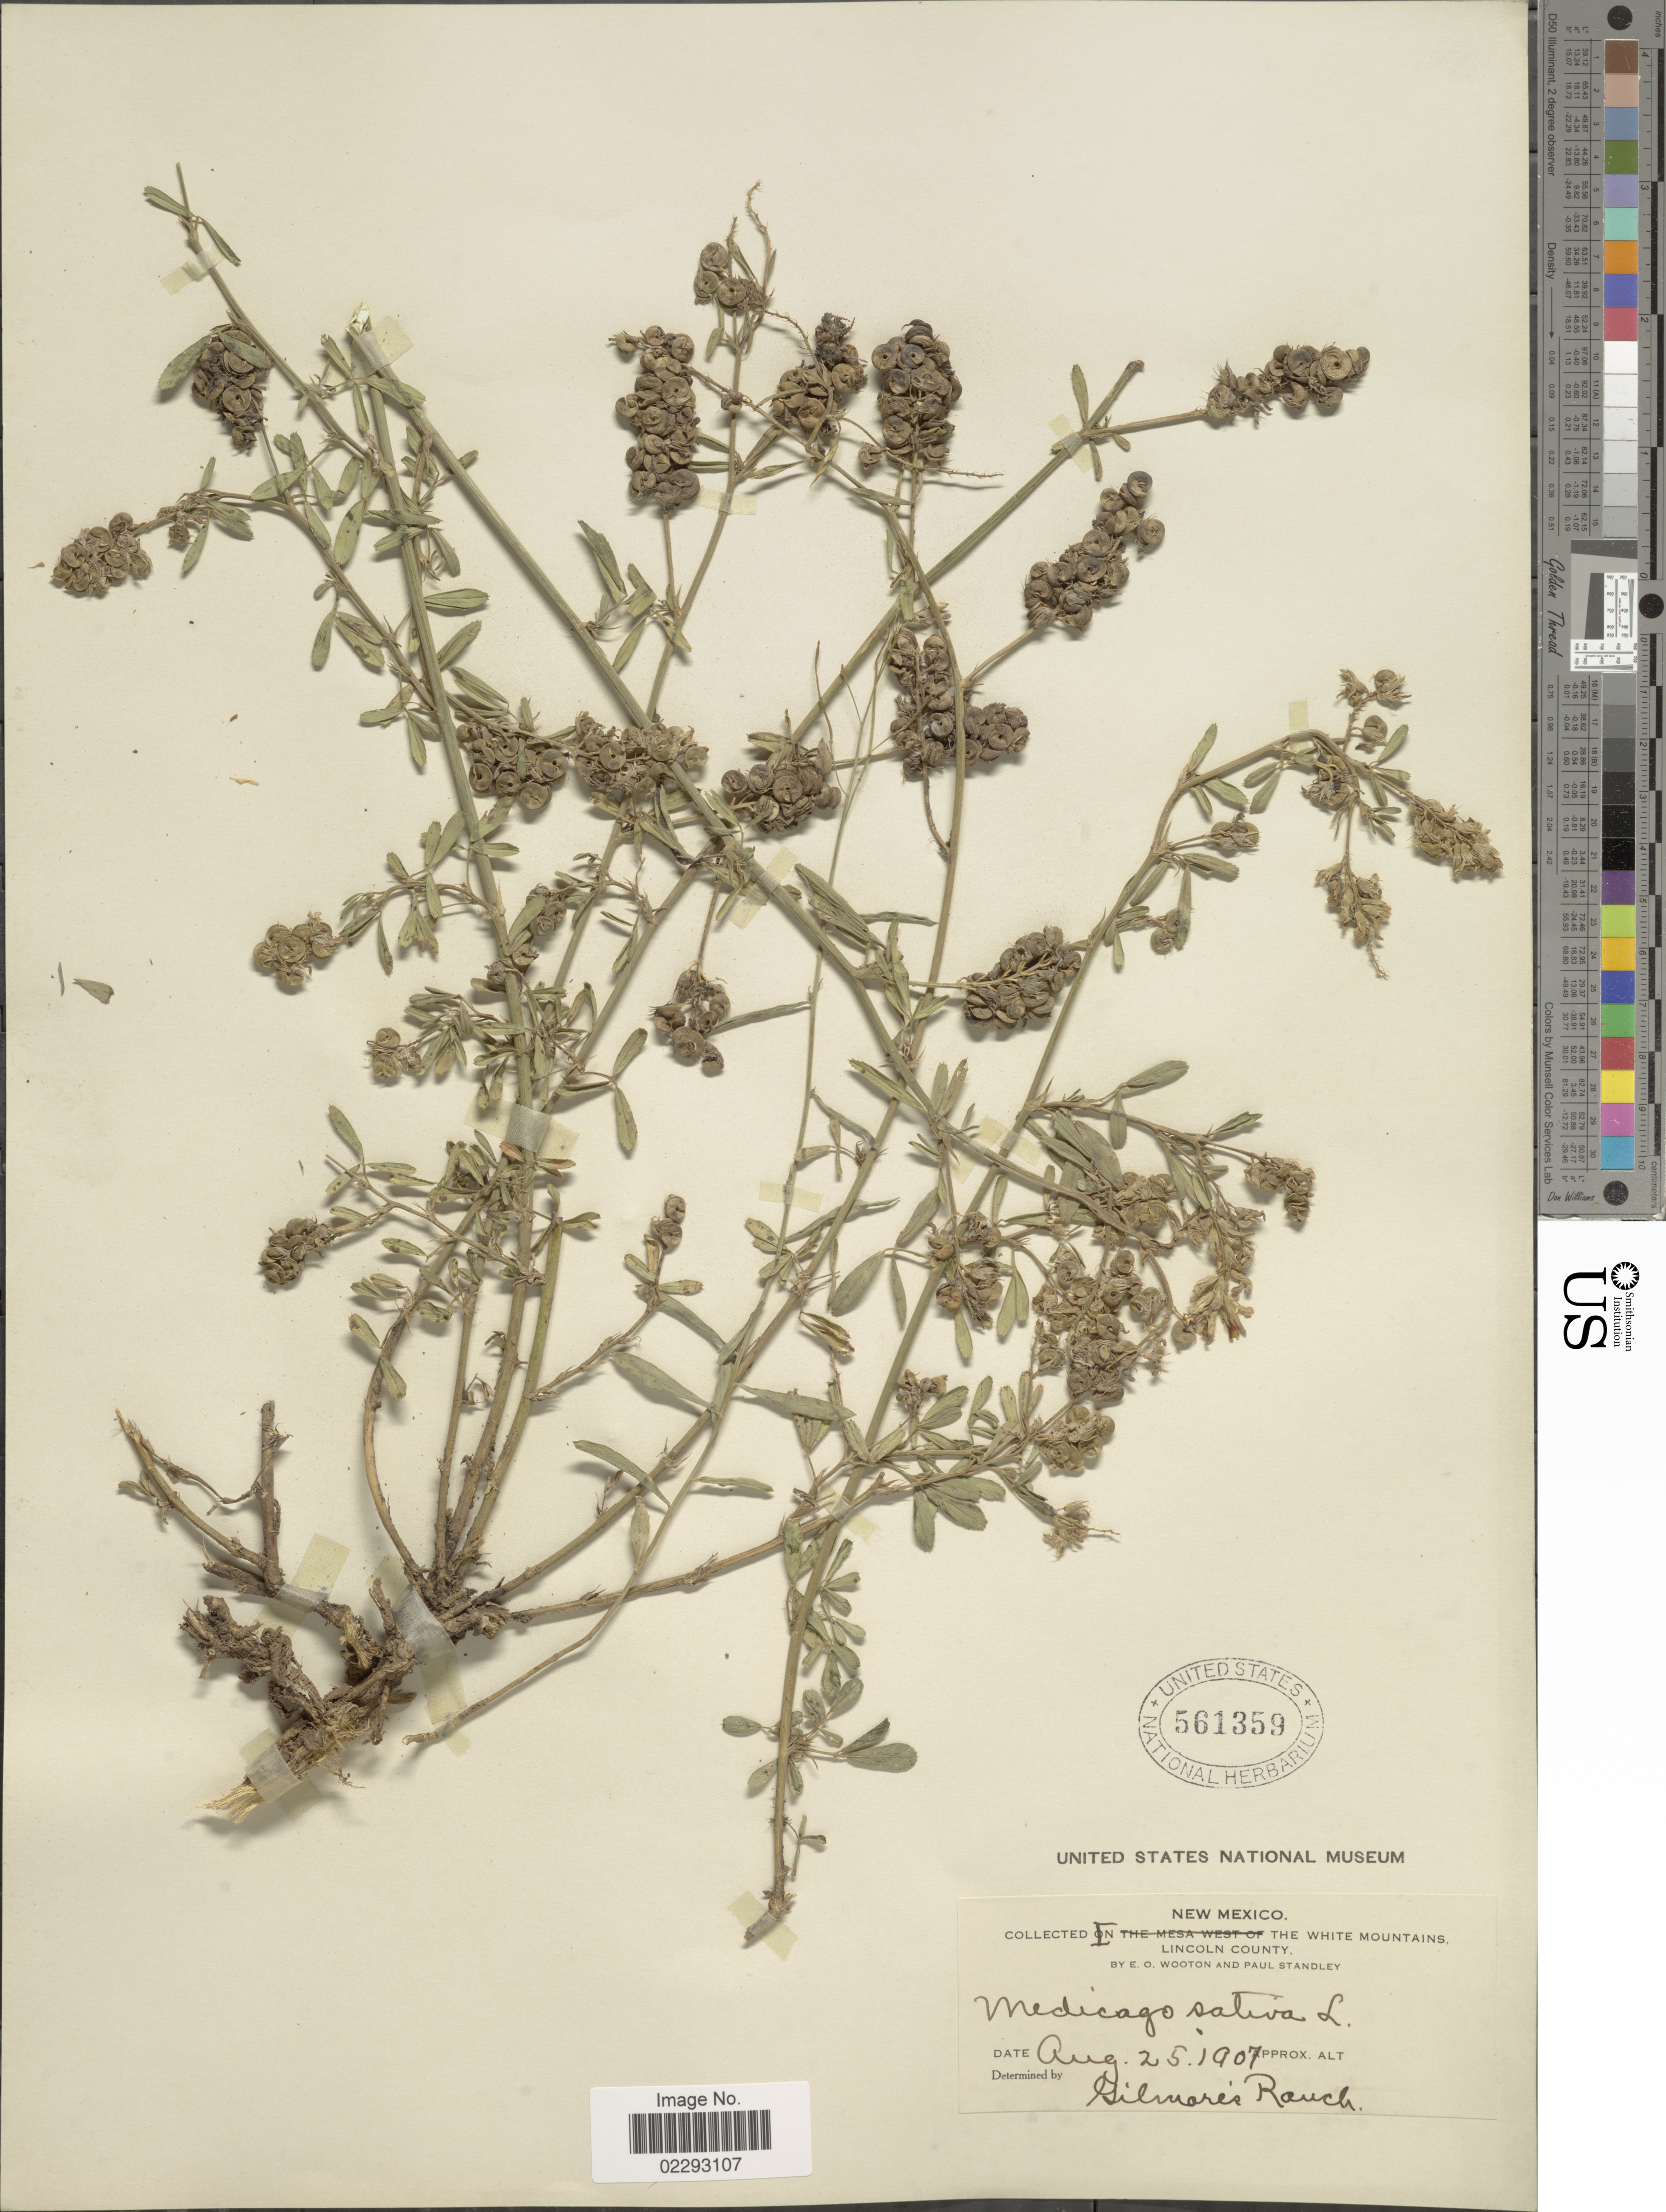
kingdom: Plantae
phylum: Tracheophyta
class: Magnoliopsida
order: Fabales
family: Fabaceae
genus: Medicago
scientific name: Medicago sativa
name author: L.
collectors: E. O. Wooton & P. C. Standley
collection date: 1907-08-25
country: United States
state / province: New Mexico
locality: New Mexico. The white Mountains, Lincoln County.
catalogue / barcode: US 561359